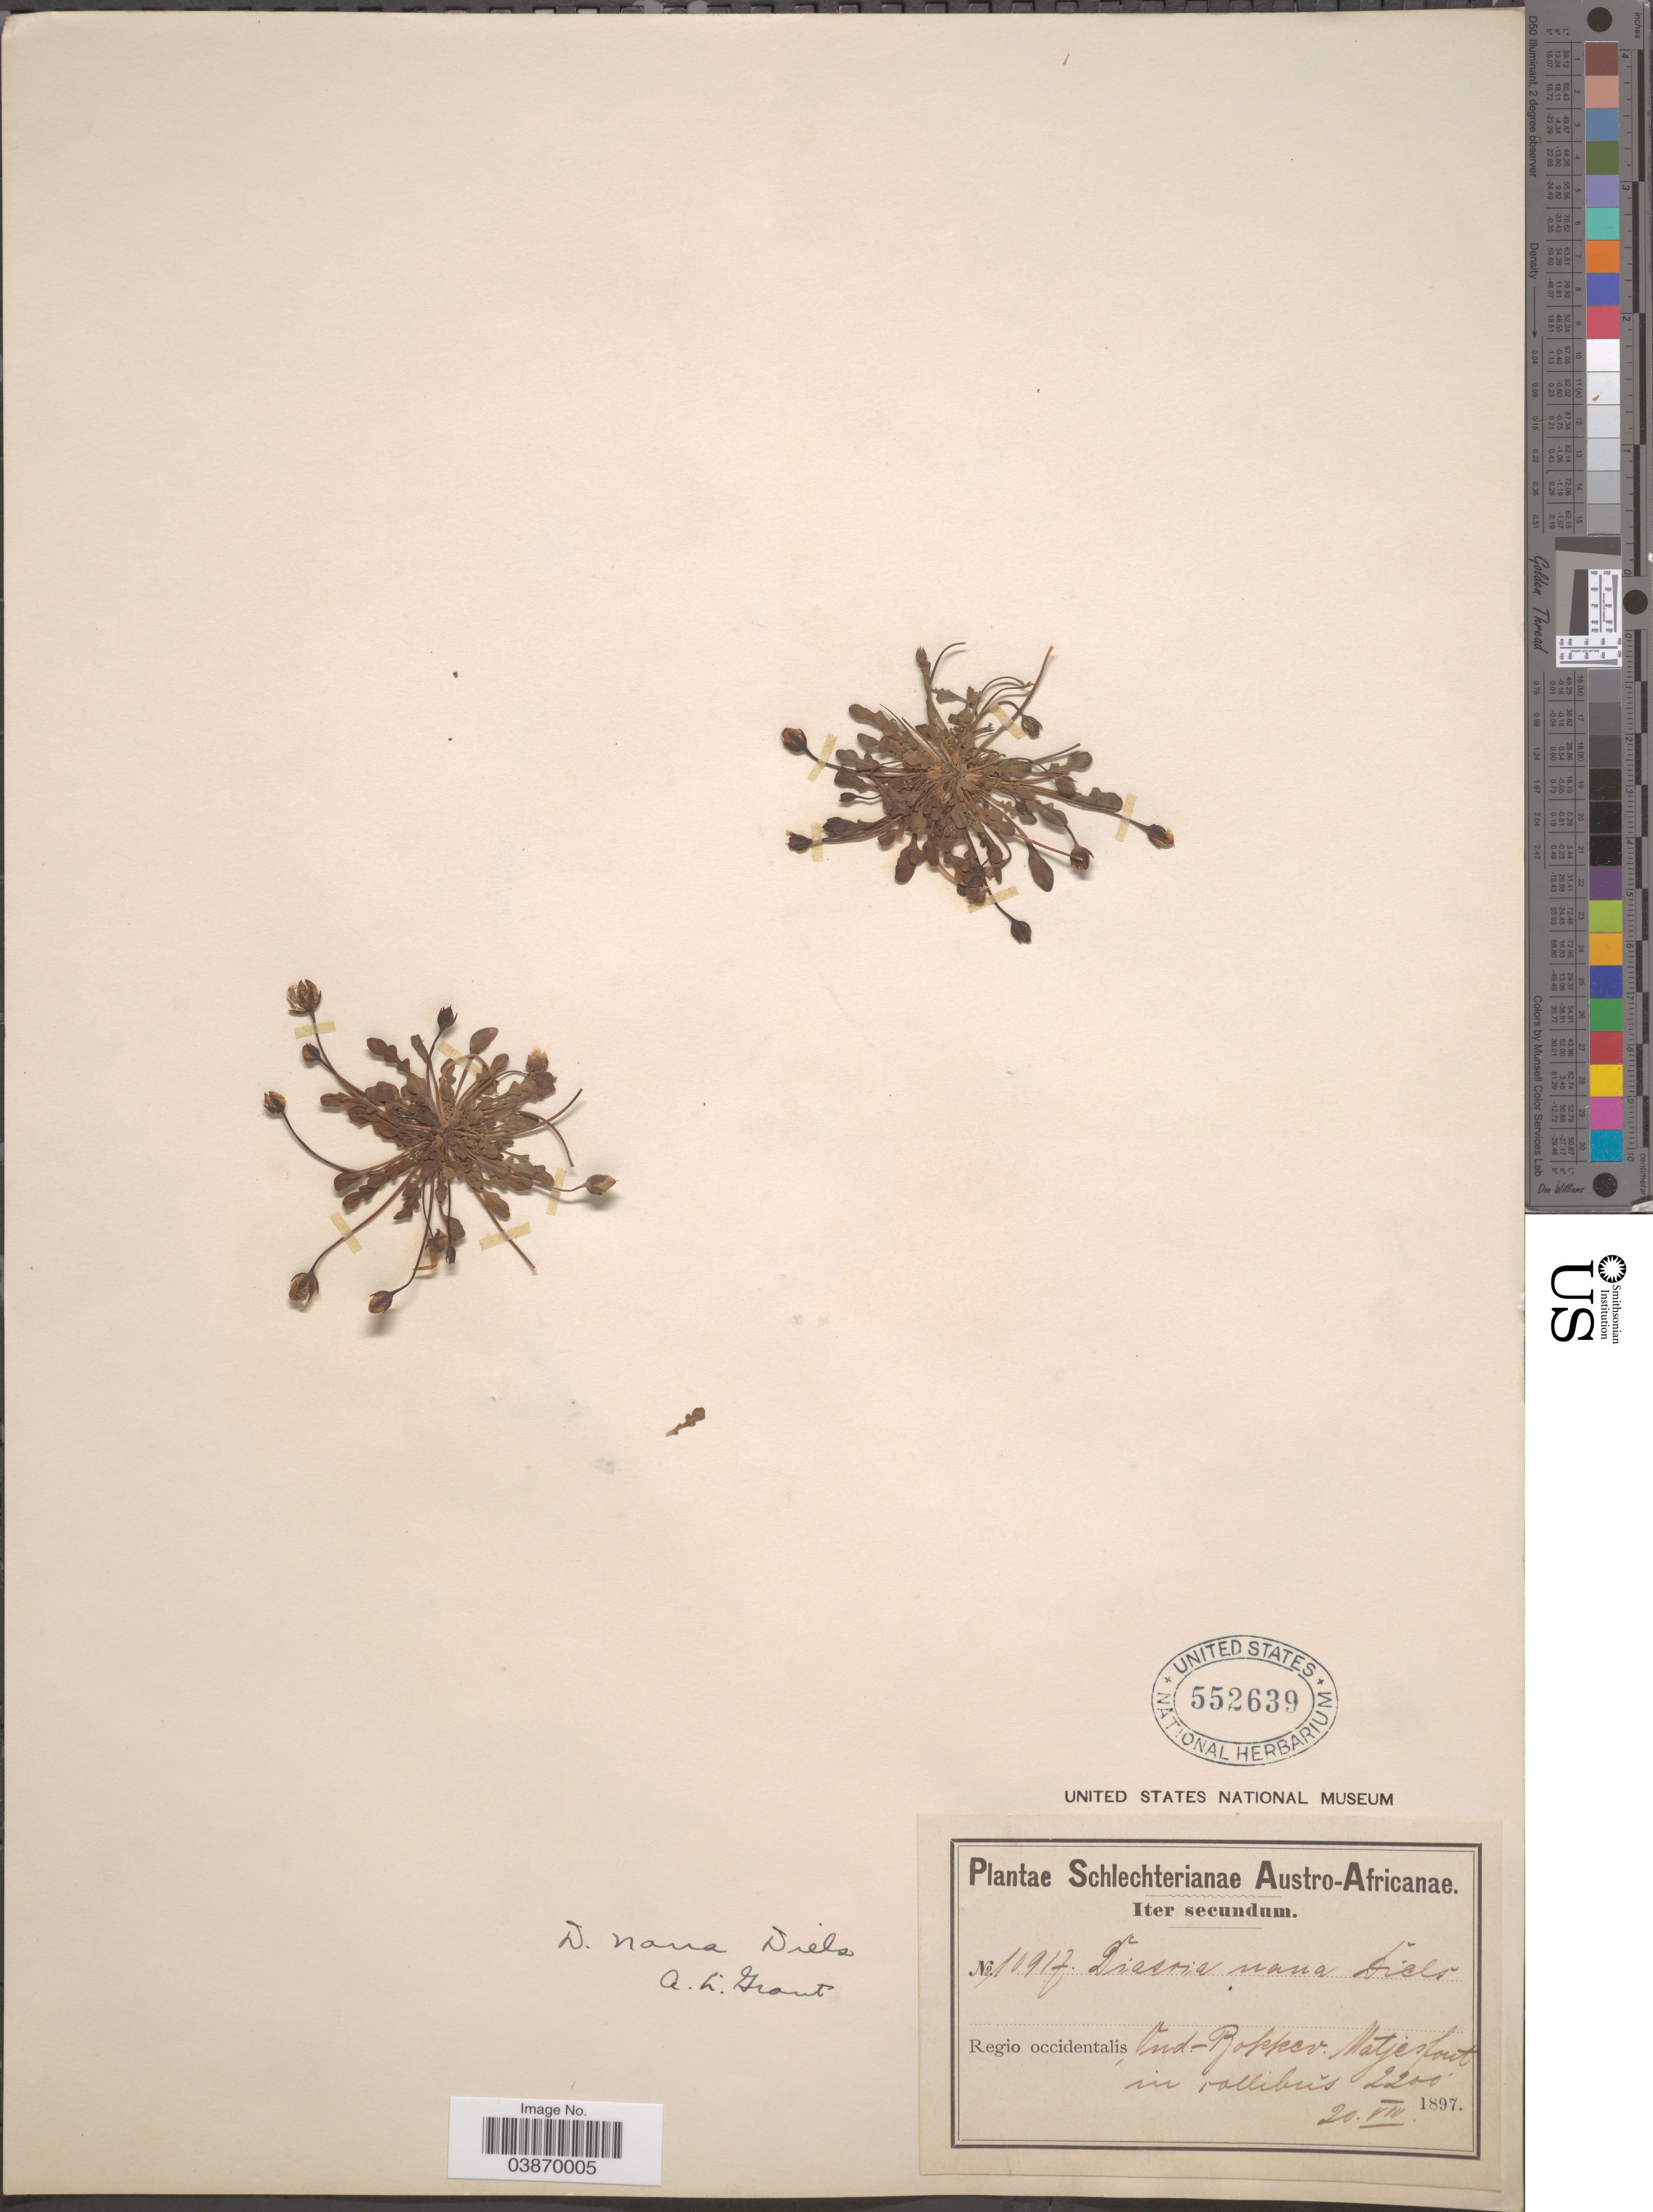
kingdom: Plantae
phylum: Tracheophyta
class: Magnoliopsida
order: Lamiales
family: Scrophulariaceae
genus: Diascia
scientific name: Diascia nana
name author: Diels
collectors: Schlechter, --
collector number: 10917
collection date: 1897-08-20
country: South Africa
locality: Austro-Africanae. Regio occidentalis. Oud-Bokkev. Matjesfout.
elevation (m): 671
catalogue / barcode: US 552639